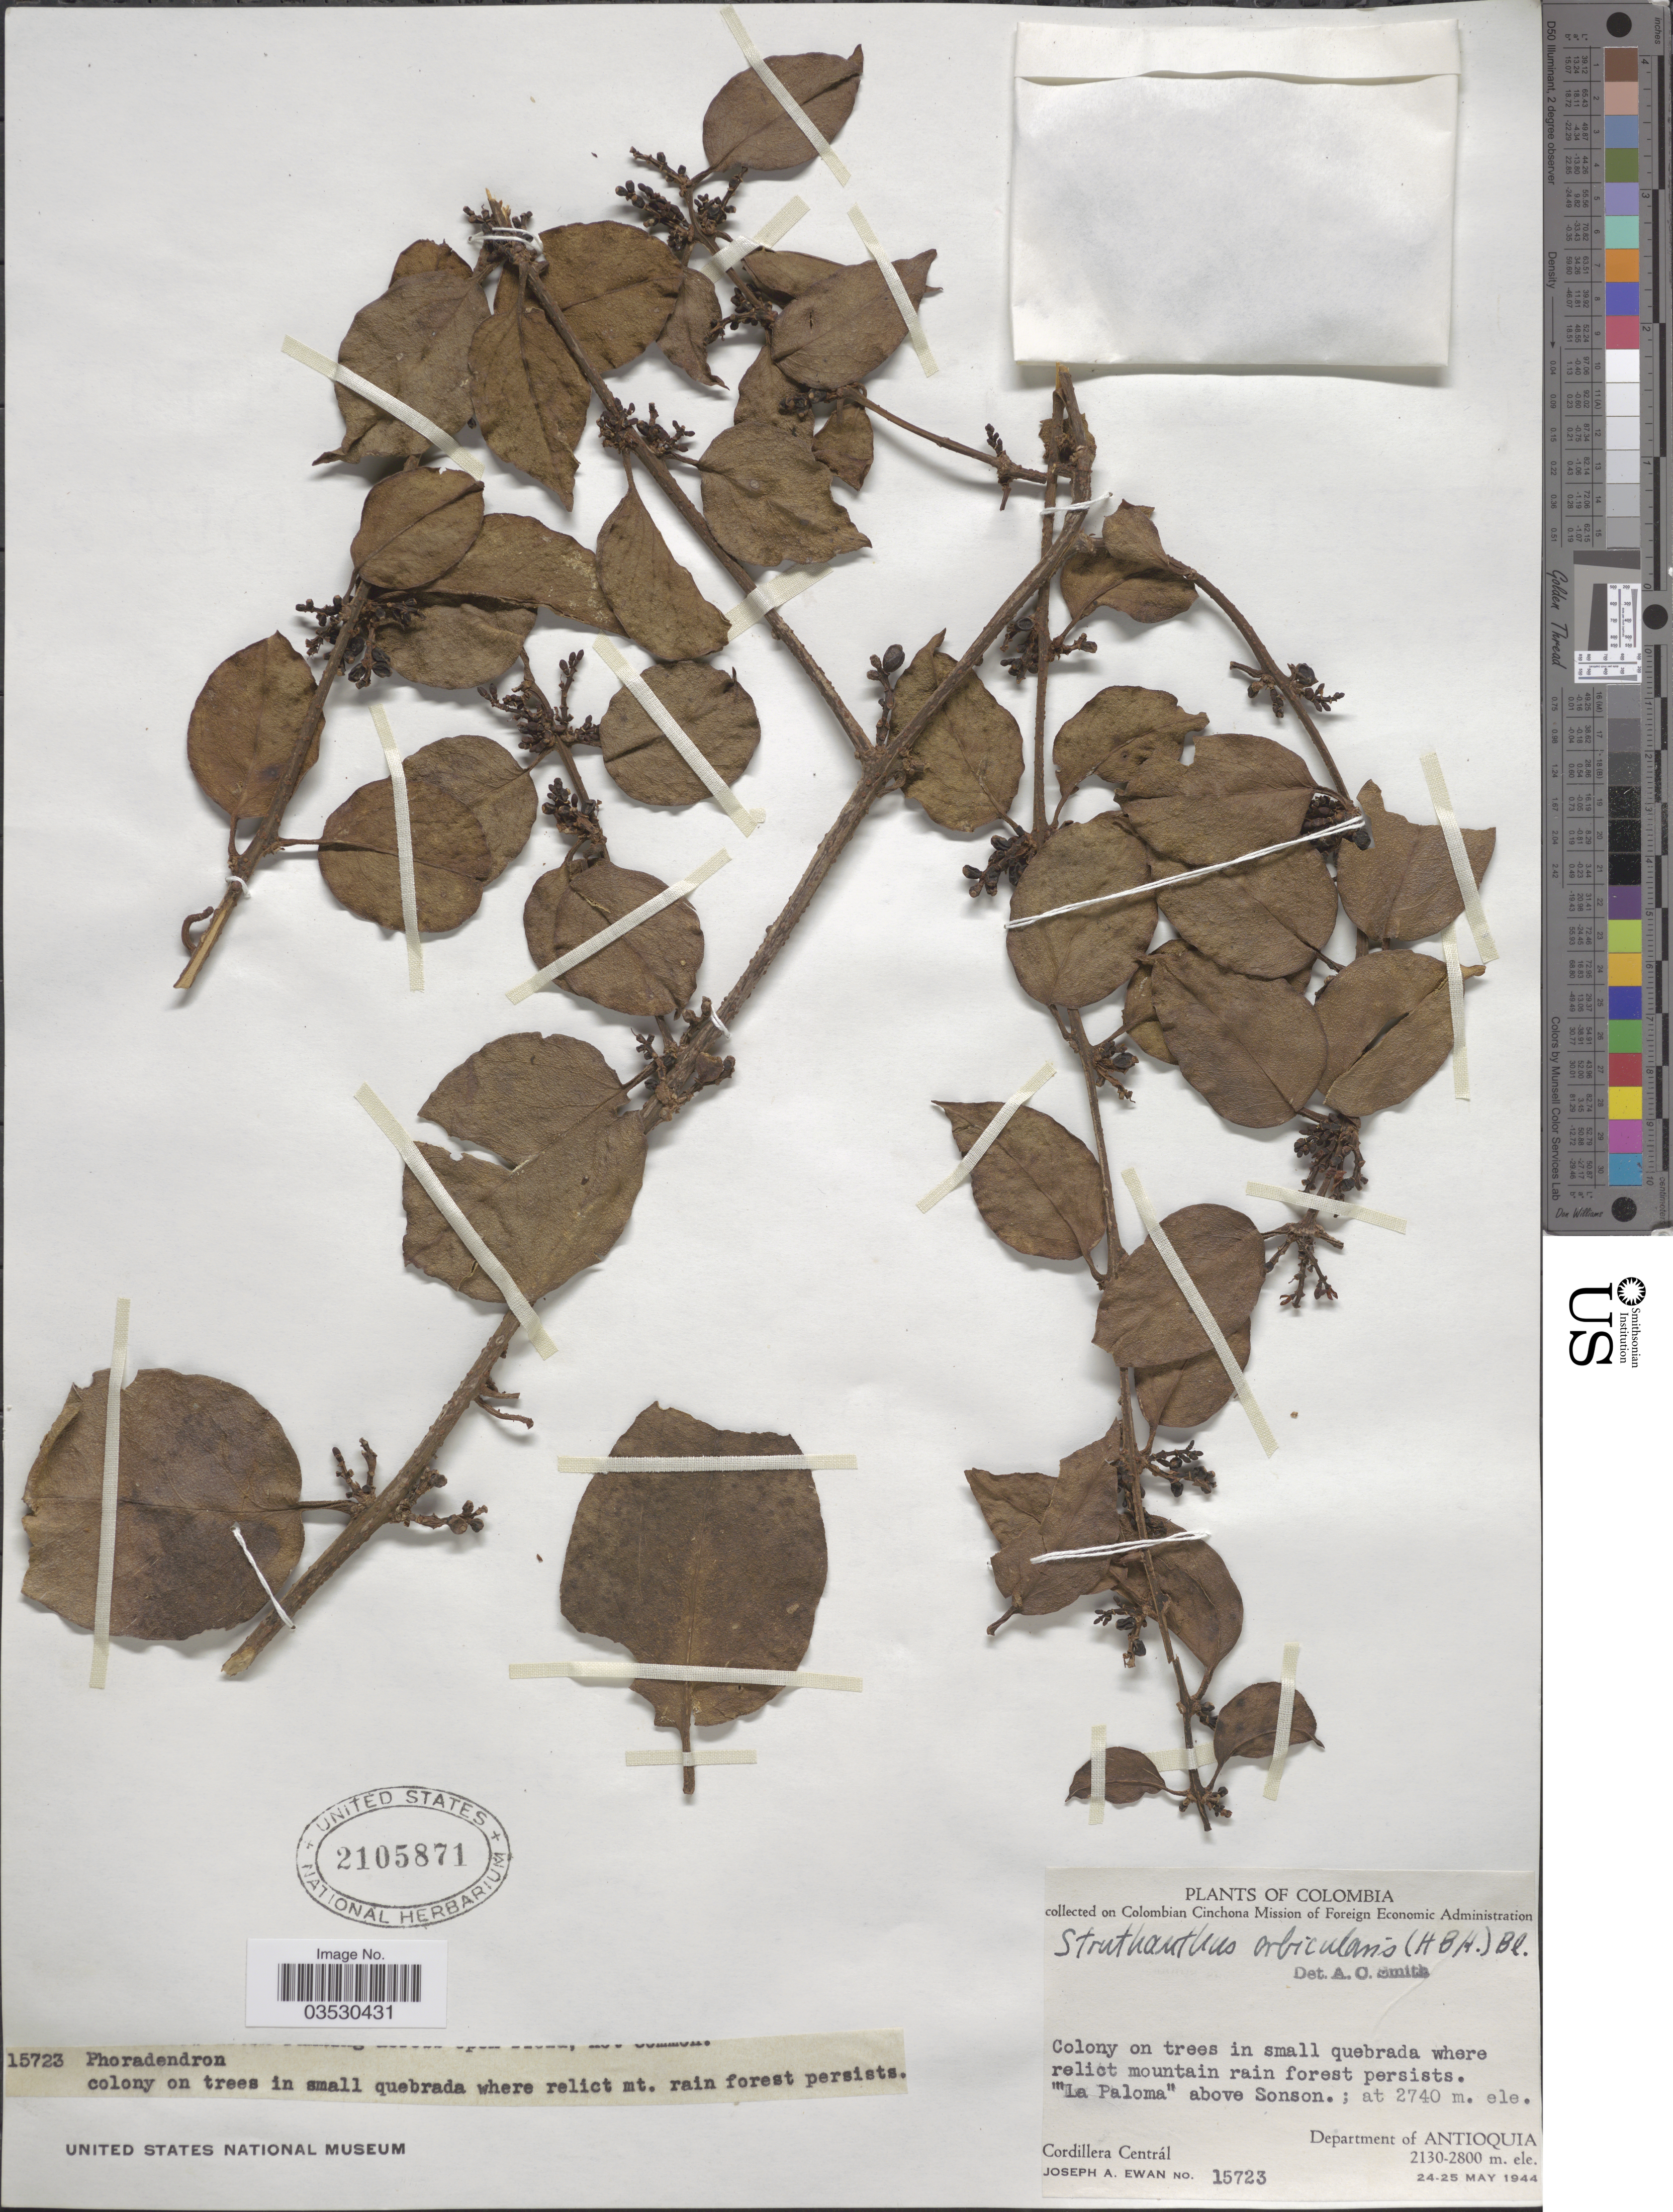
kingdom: Plantae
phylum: Tracheophyta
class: Magnoliopsida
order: Santalales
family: Loranthaceae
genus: Struthanthus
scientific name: Struthanthus orbicularis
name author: (Kunth) Blume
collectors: J. A. Ewan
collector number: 15723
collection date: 1944-05-24/1944-05-25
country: Colombia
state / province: Antioquia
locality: La Paloma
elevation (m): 2740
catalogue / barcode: US 2105871